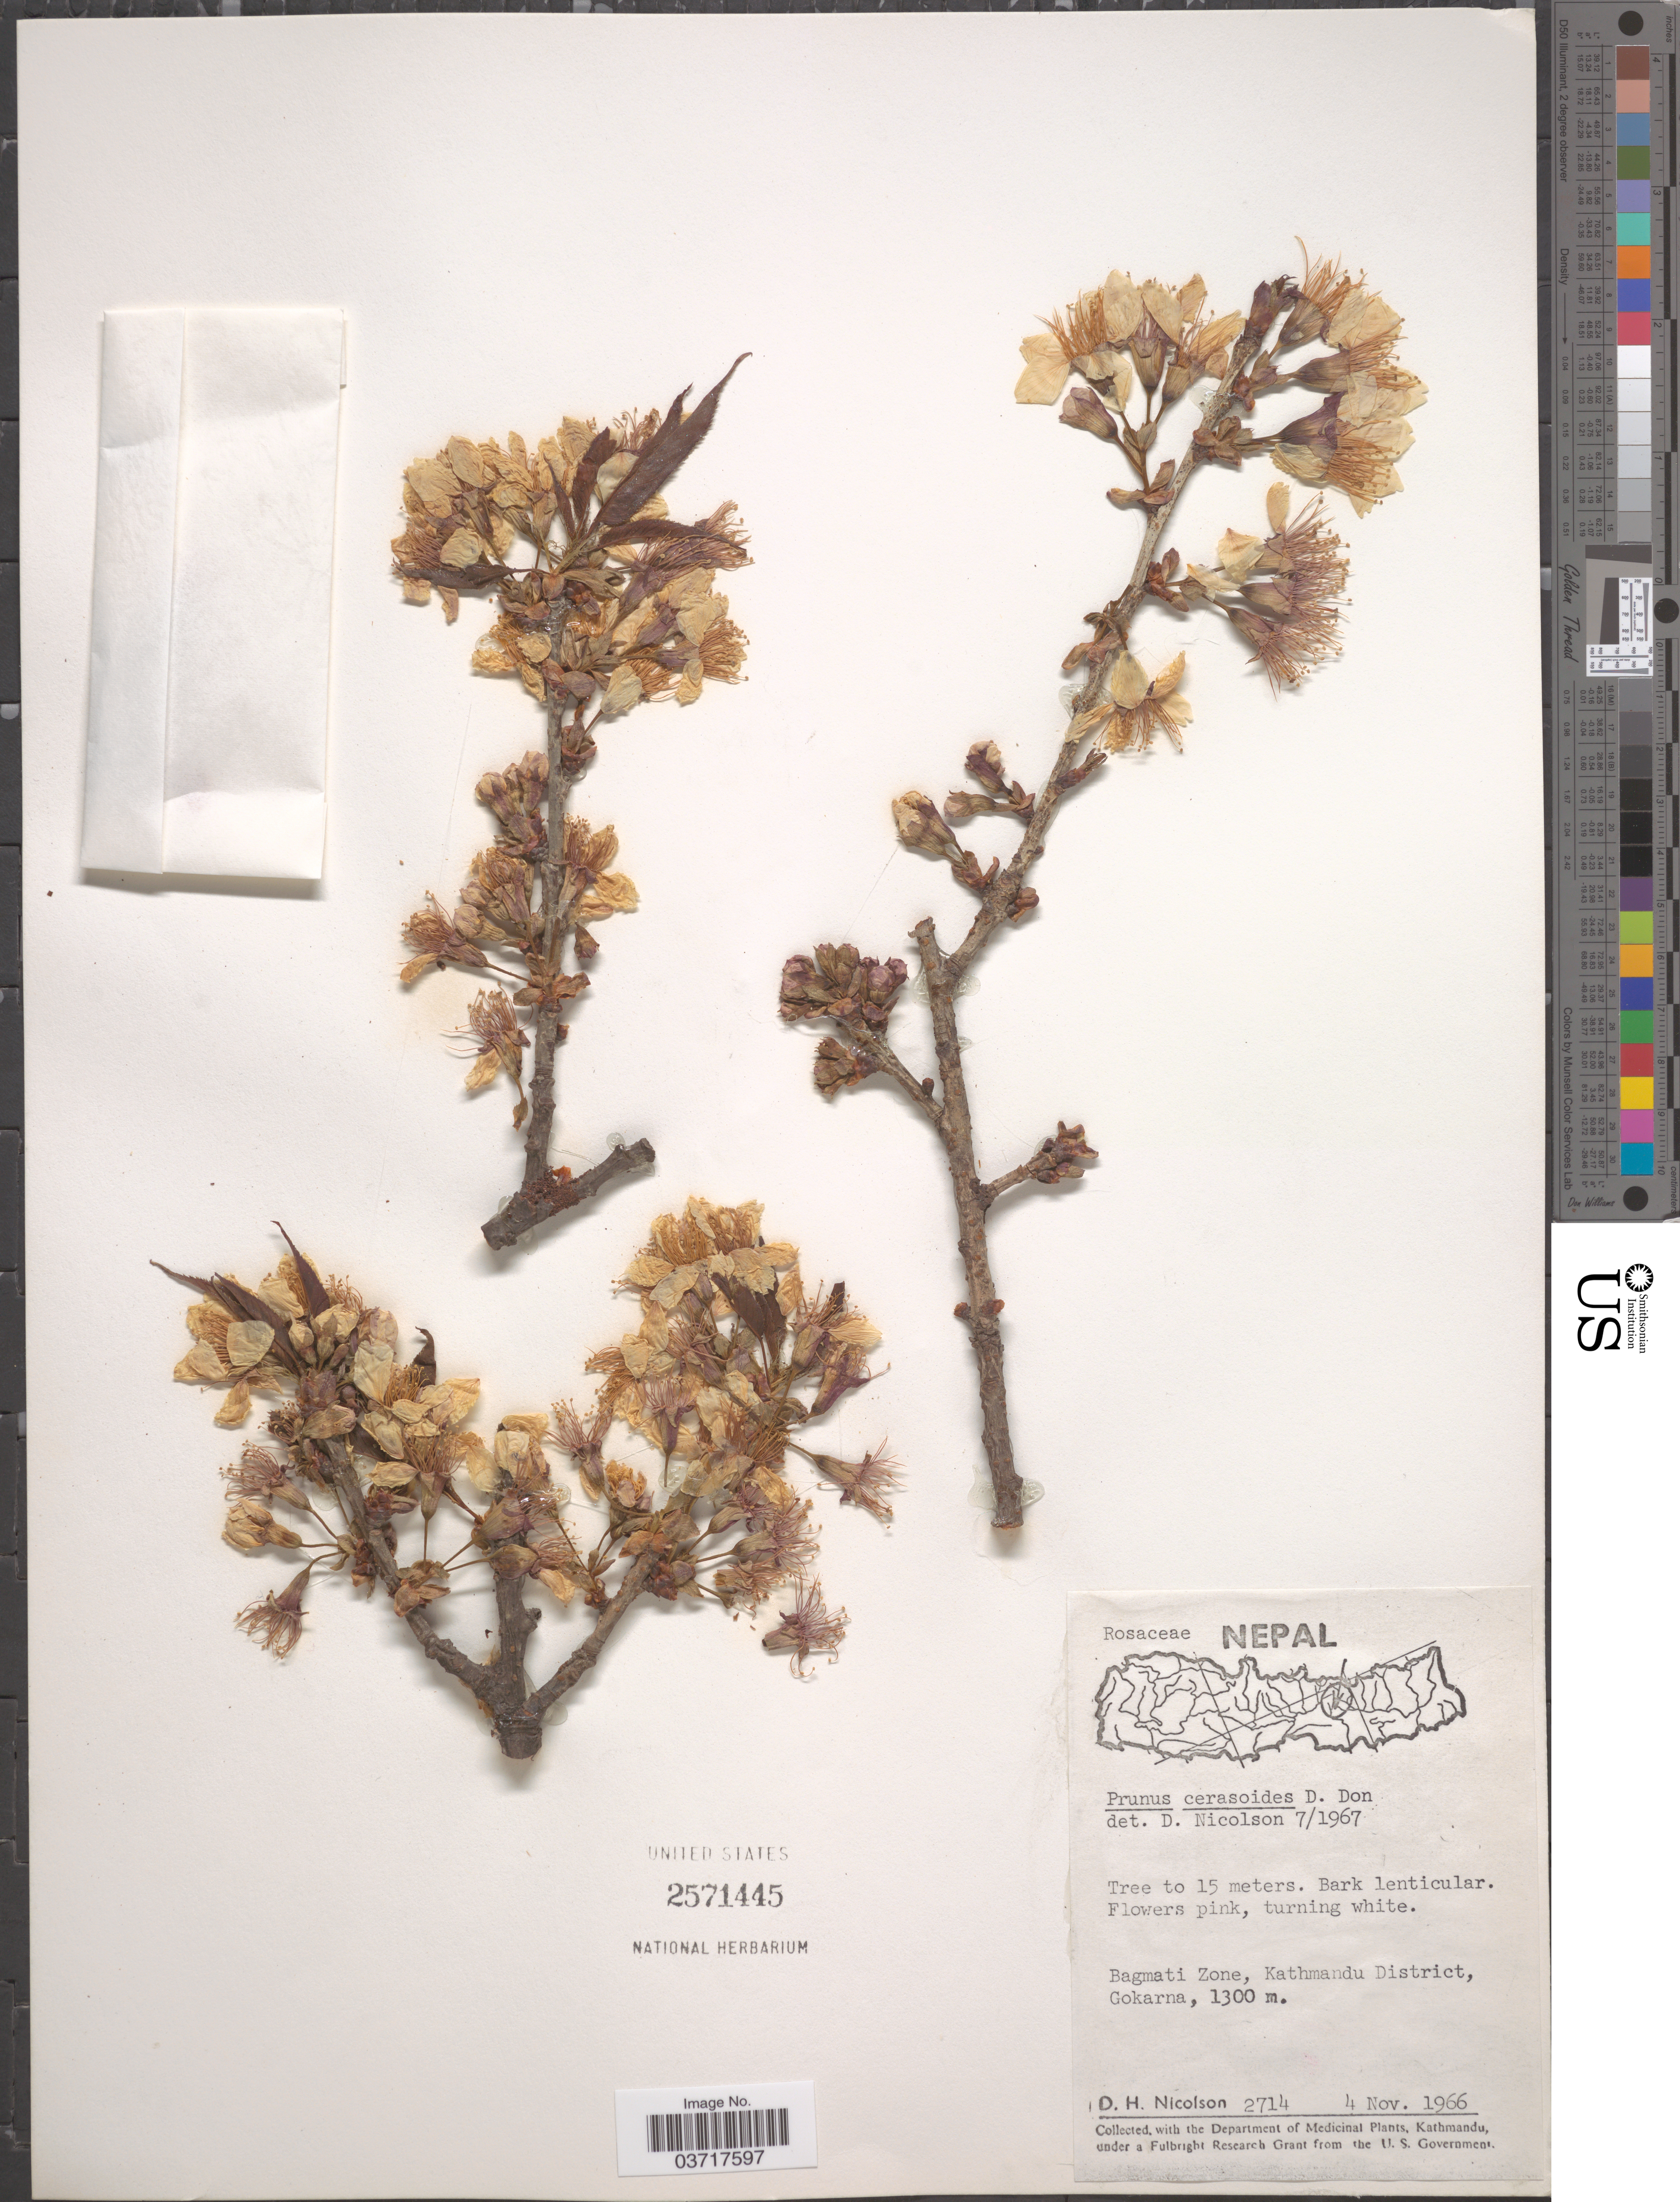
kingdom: Plantae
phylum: Tracheophyta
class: Magnoliopsida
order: Rosales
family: Rosaceae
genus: Prunus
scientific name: Prunus cerasoides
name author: Buch.-Ham. ex D. Don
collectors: D. H. Nicolson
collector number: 2714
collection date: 1966-11-04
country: Nepal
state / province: Bagmati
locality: Bagmati Zone, Kathamndu District, Gokarna.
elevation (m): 1300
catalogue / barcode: US 2571445